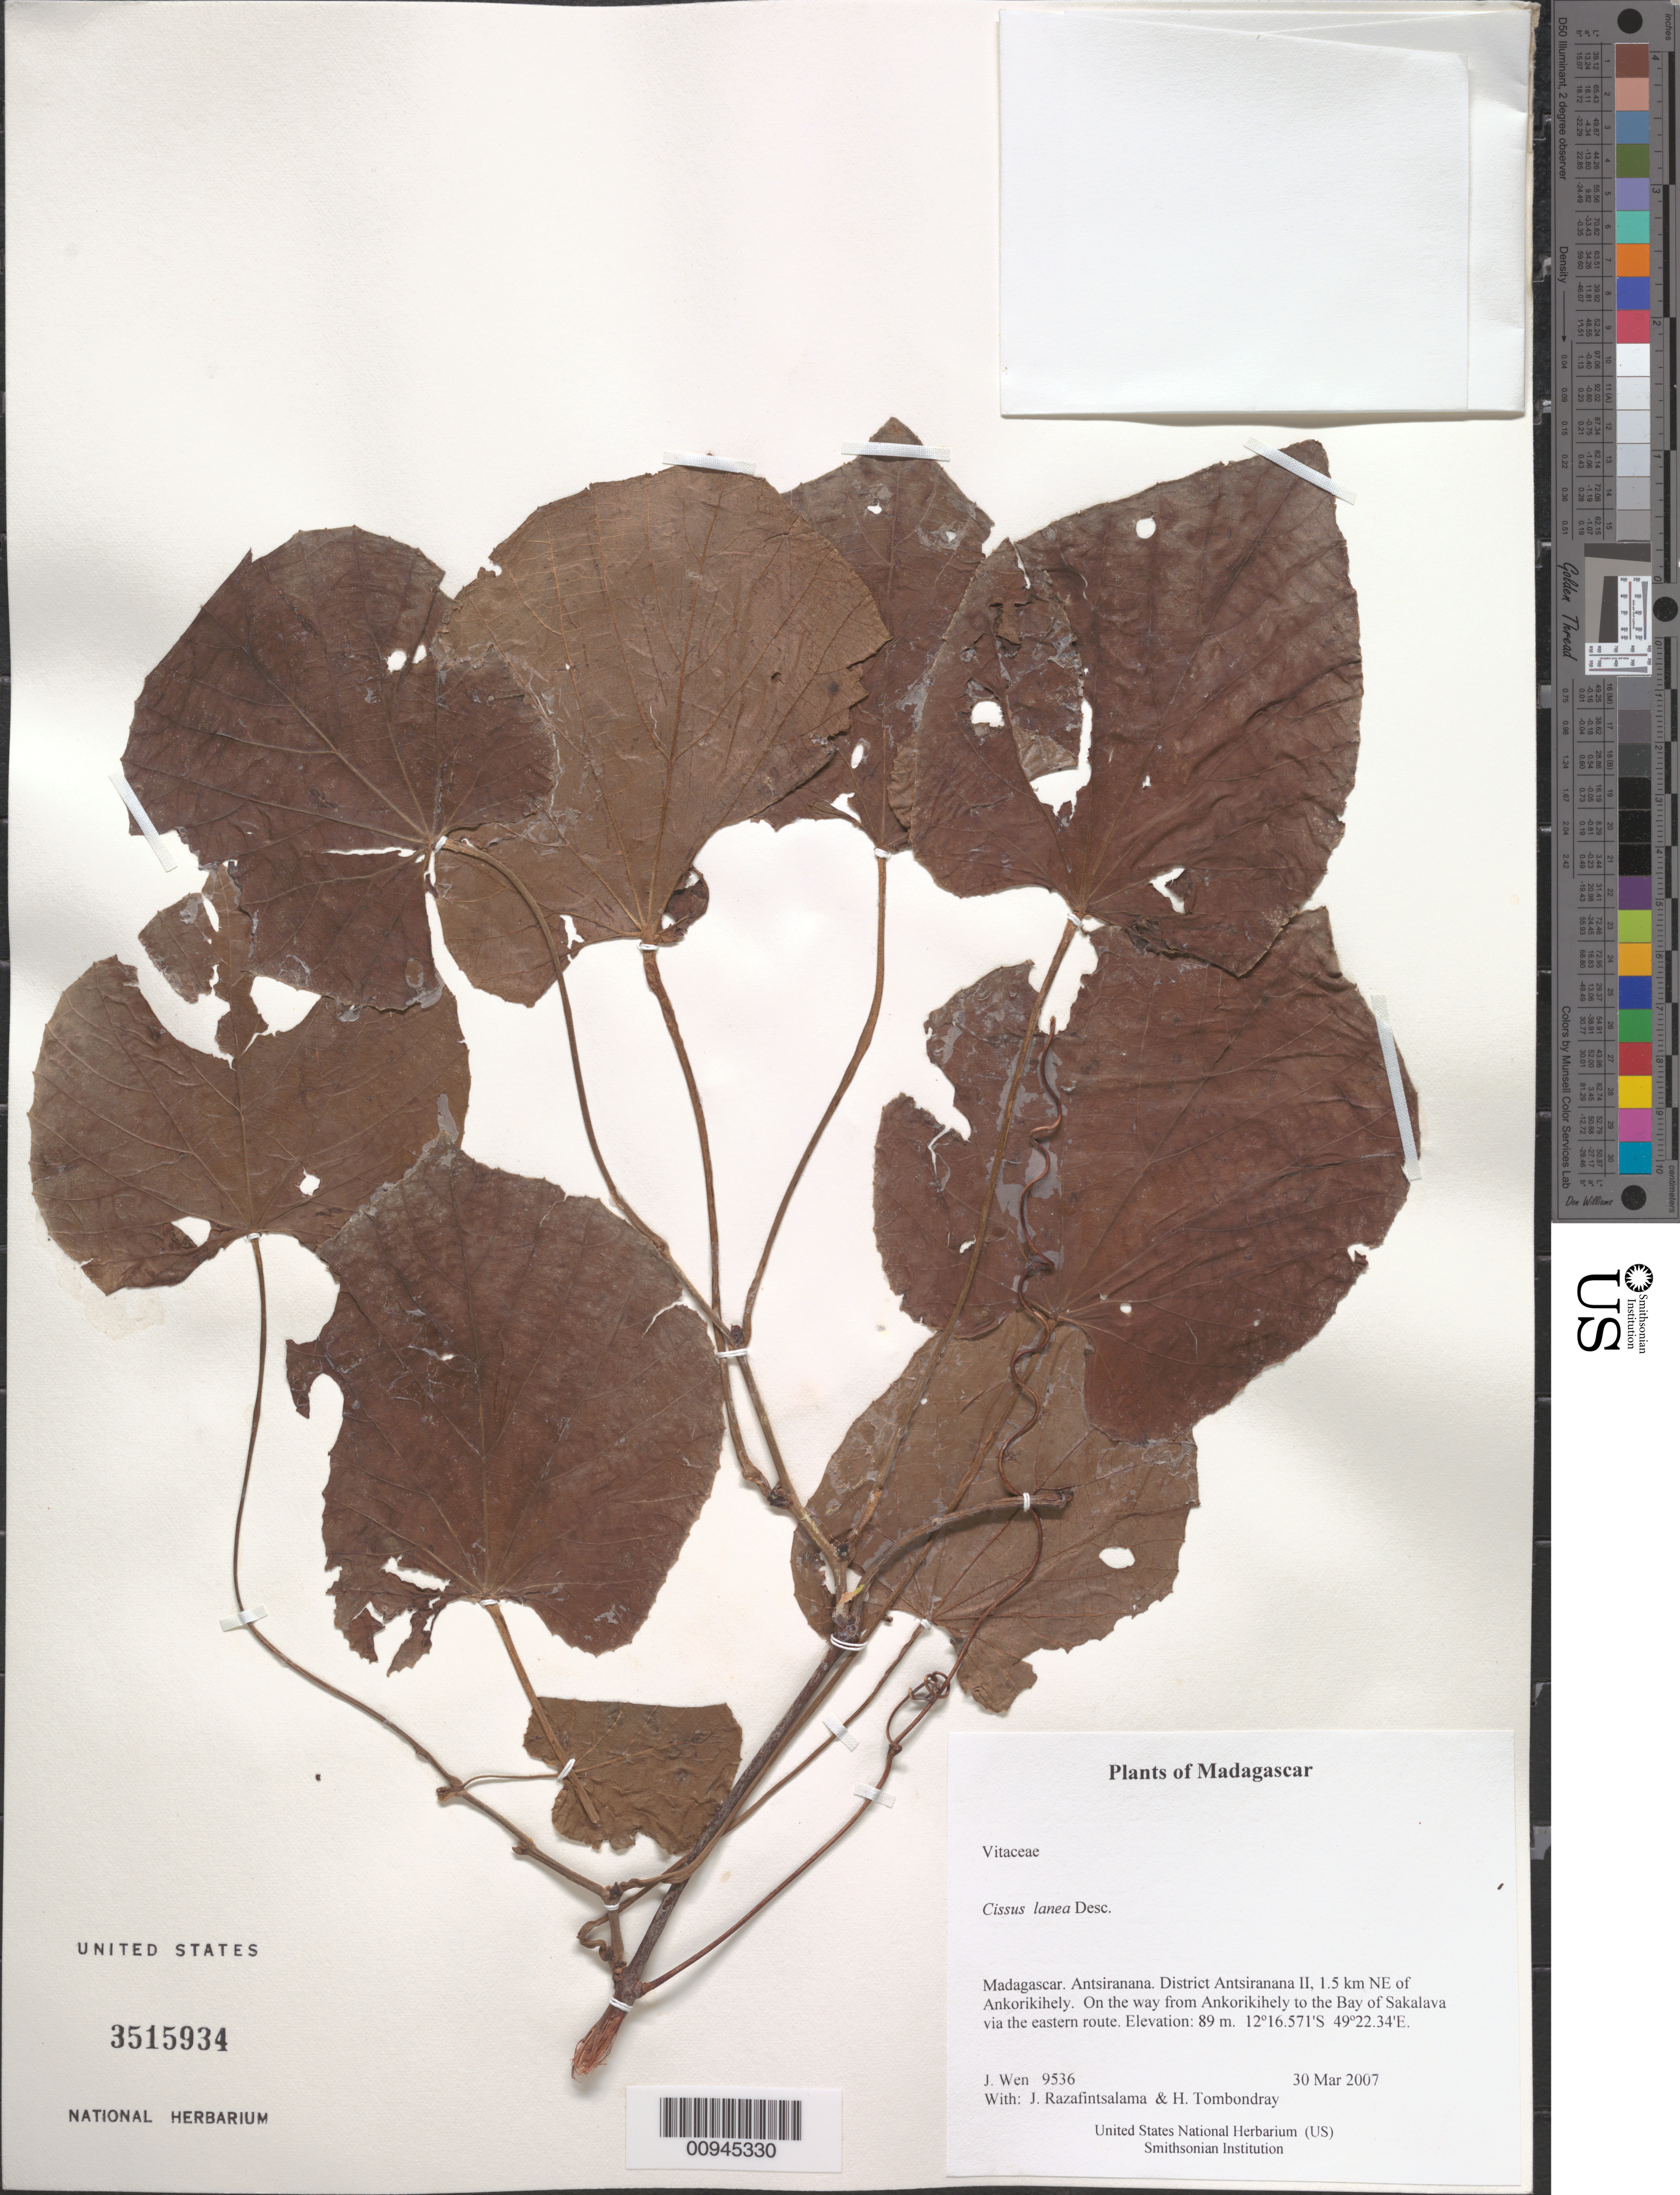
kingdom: Plantae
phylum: Tracheophyta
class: Magnoliopsida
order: Vitales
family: Vitaceae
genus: Cissus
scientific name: Cissus lanea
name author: Desc.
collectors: J. Wen, J. Razafintsalama & H. Tombondray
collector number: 9536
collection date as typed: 30 Mar 2007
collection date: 2007-03-30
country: Madagascar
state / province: Diana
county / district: Antsiranana II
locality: District Antsiranana II, 1.5 km NE of Ankorikihely. On the way from Ankorikihely to the Bay of Sakalava via the eastern route.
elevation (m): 89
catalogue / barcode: US 3515934